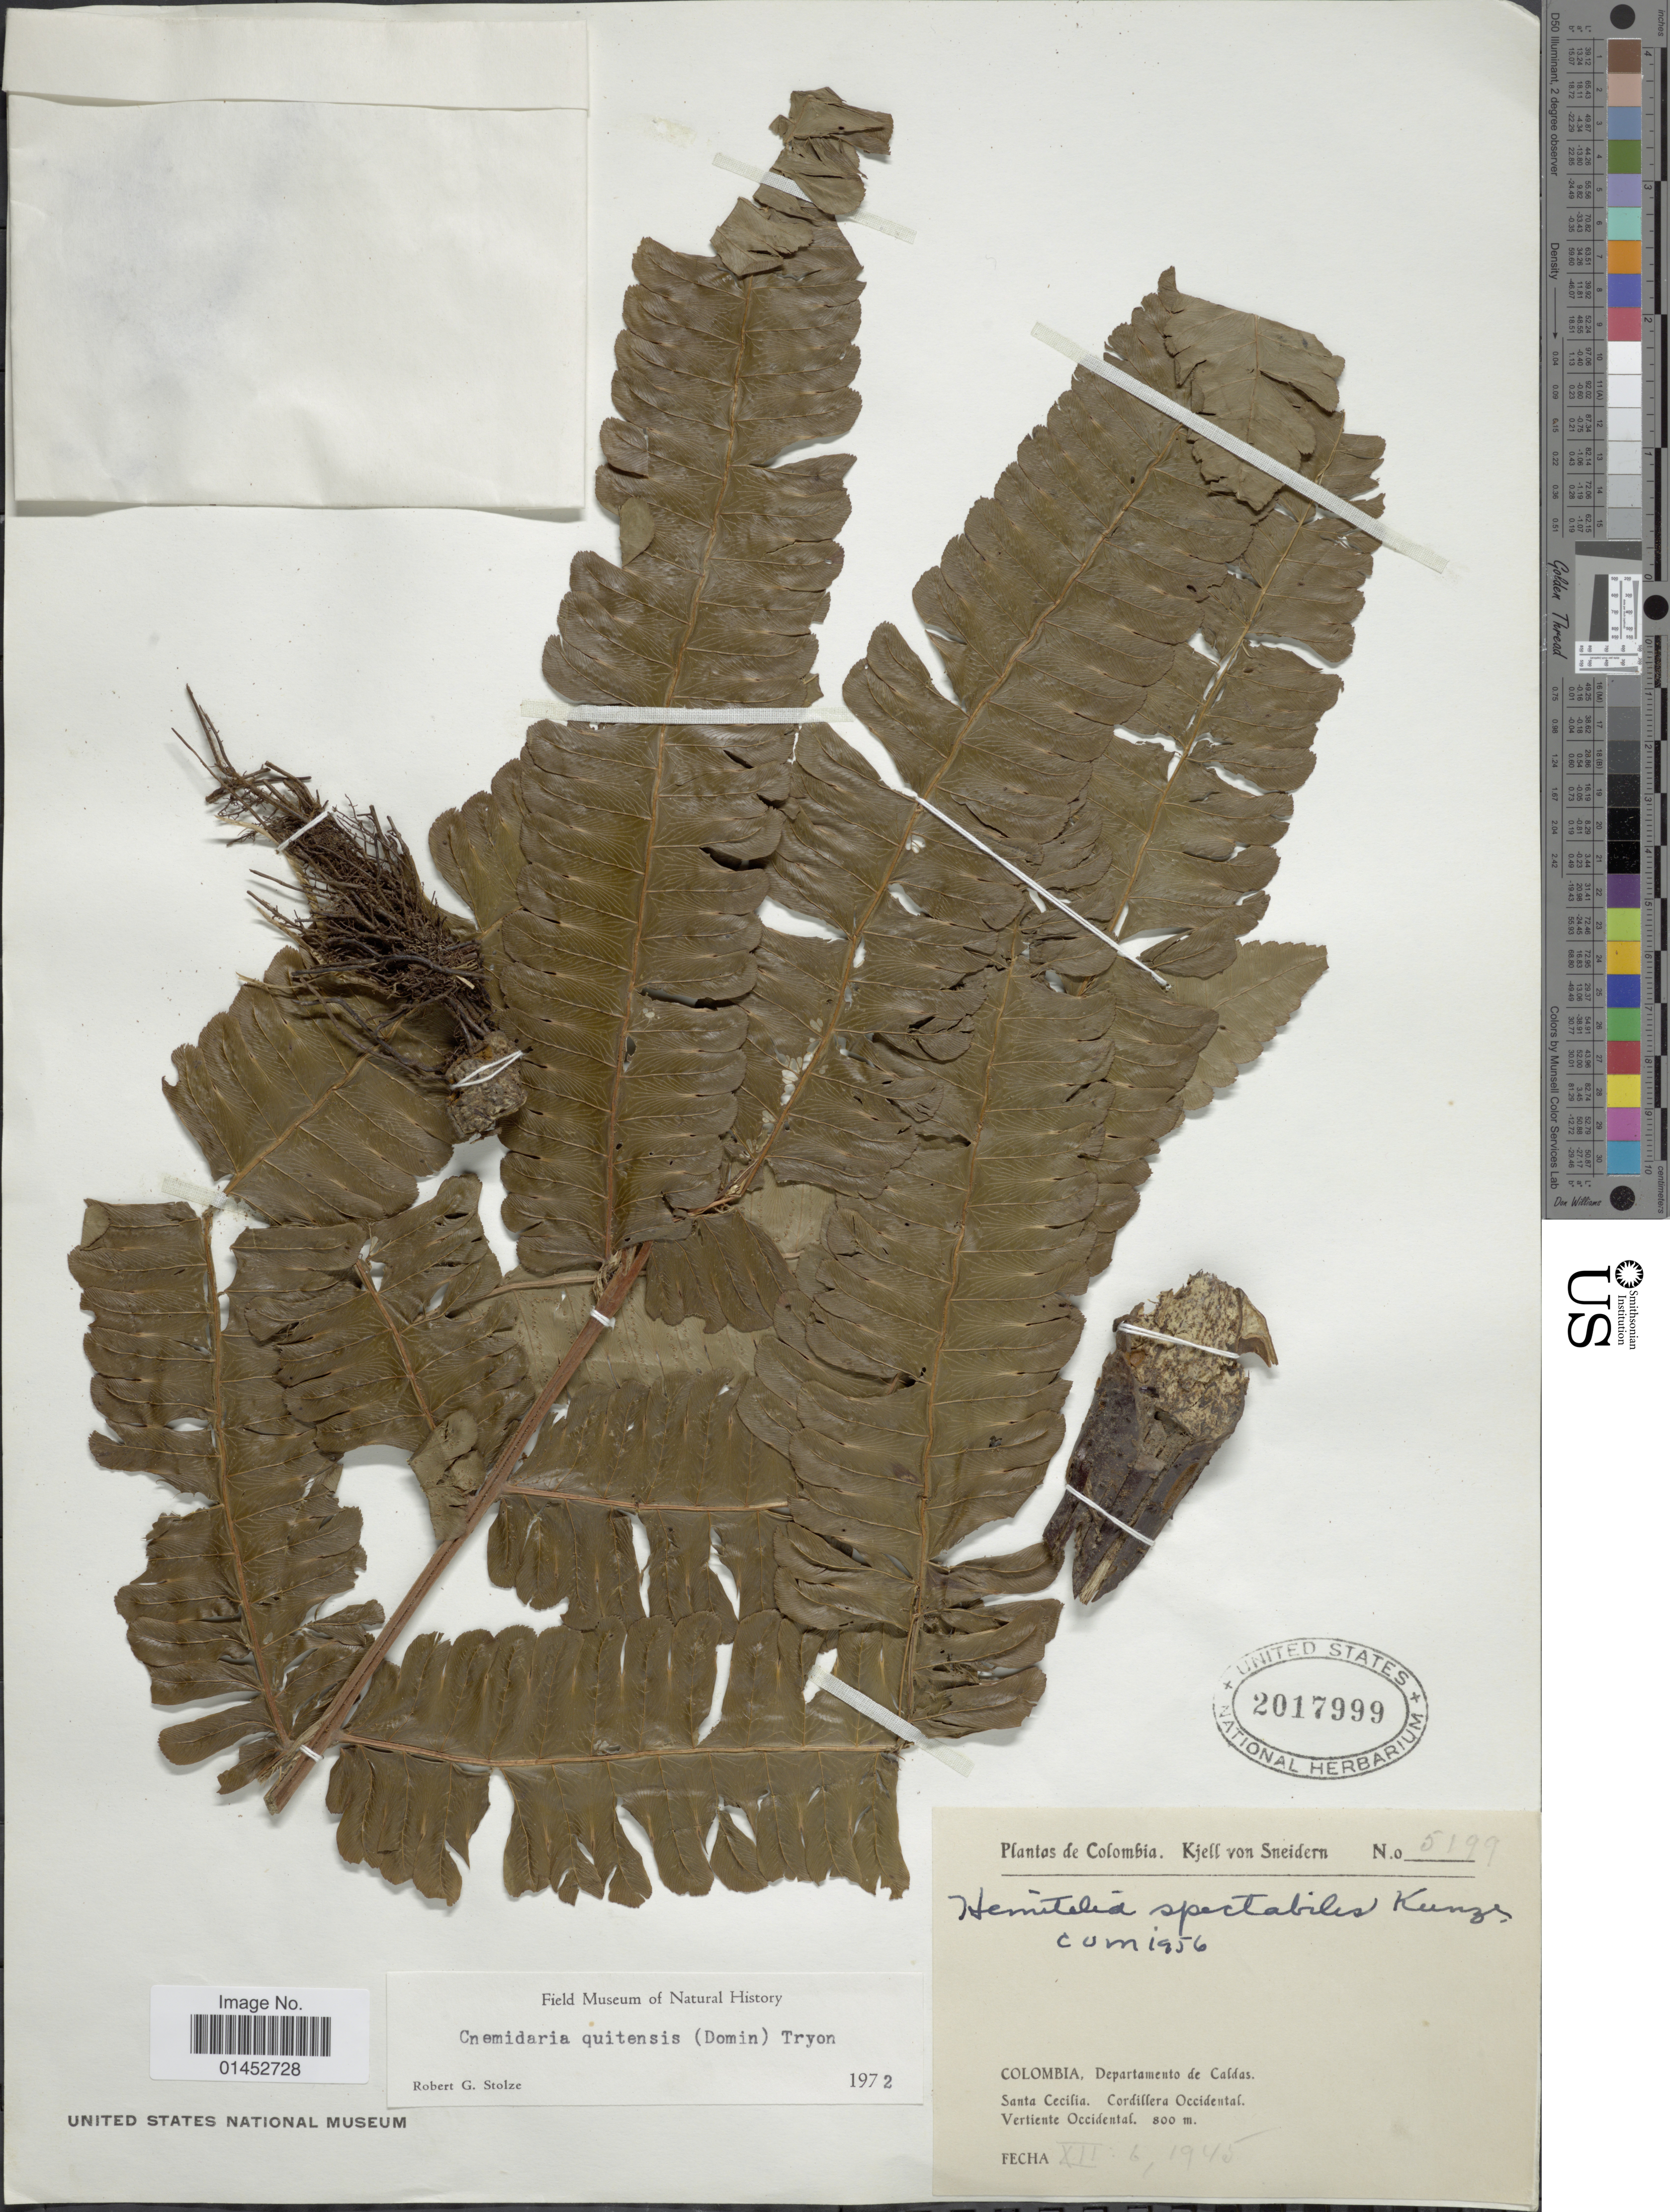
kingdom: Plantae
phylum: Tracheophyta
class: Polypodiopsida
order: Cyatheales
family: Cyatheaceae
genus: Cyathea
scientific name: Cyathea quitensis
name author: C. Chr.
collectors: K. von Sneidern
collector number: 5199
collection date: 1945-12-06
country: Colombia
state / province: Caldas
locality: Departamento de Caldas. Santa Cecilia. Cordillera Occidental. vertiente Occidental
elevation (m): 800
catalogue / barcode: US 2017999